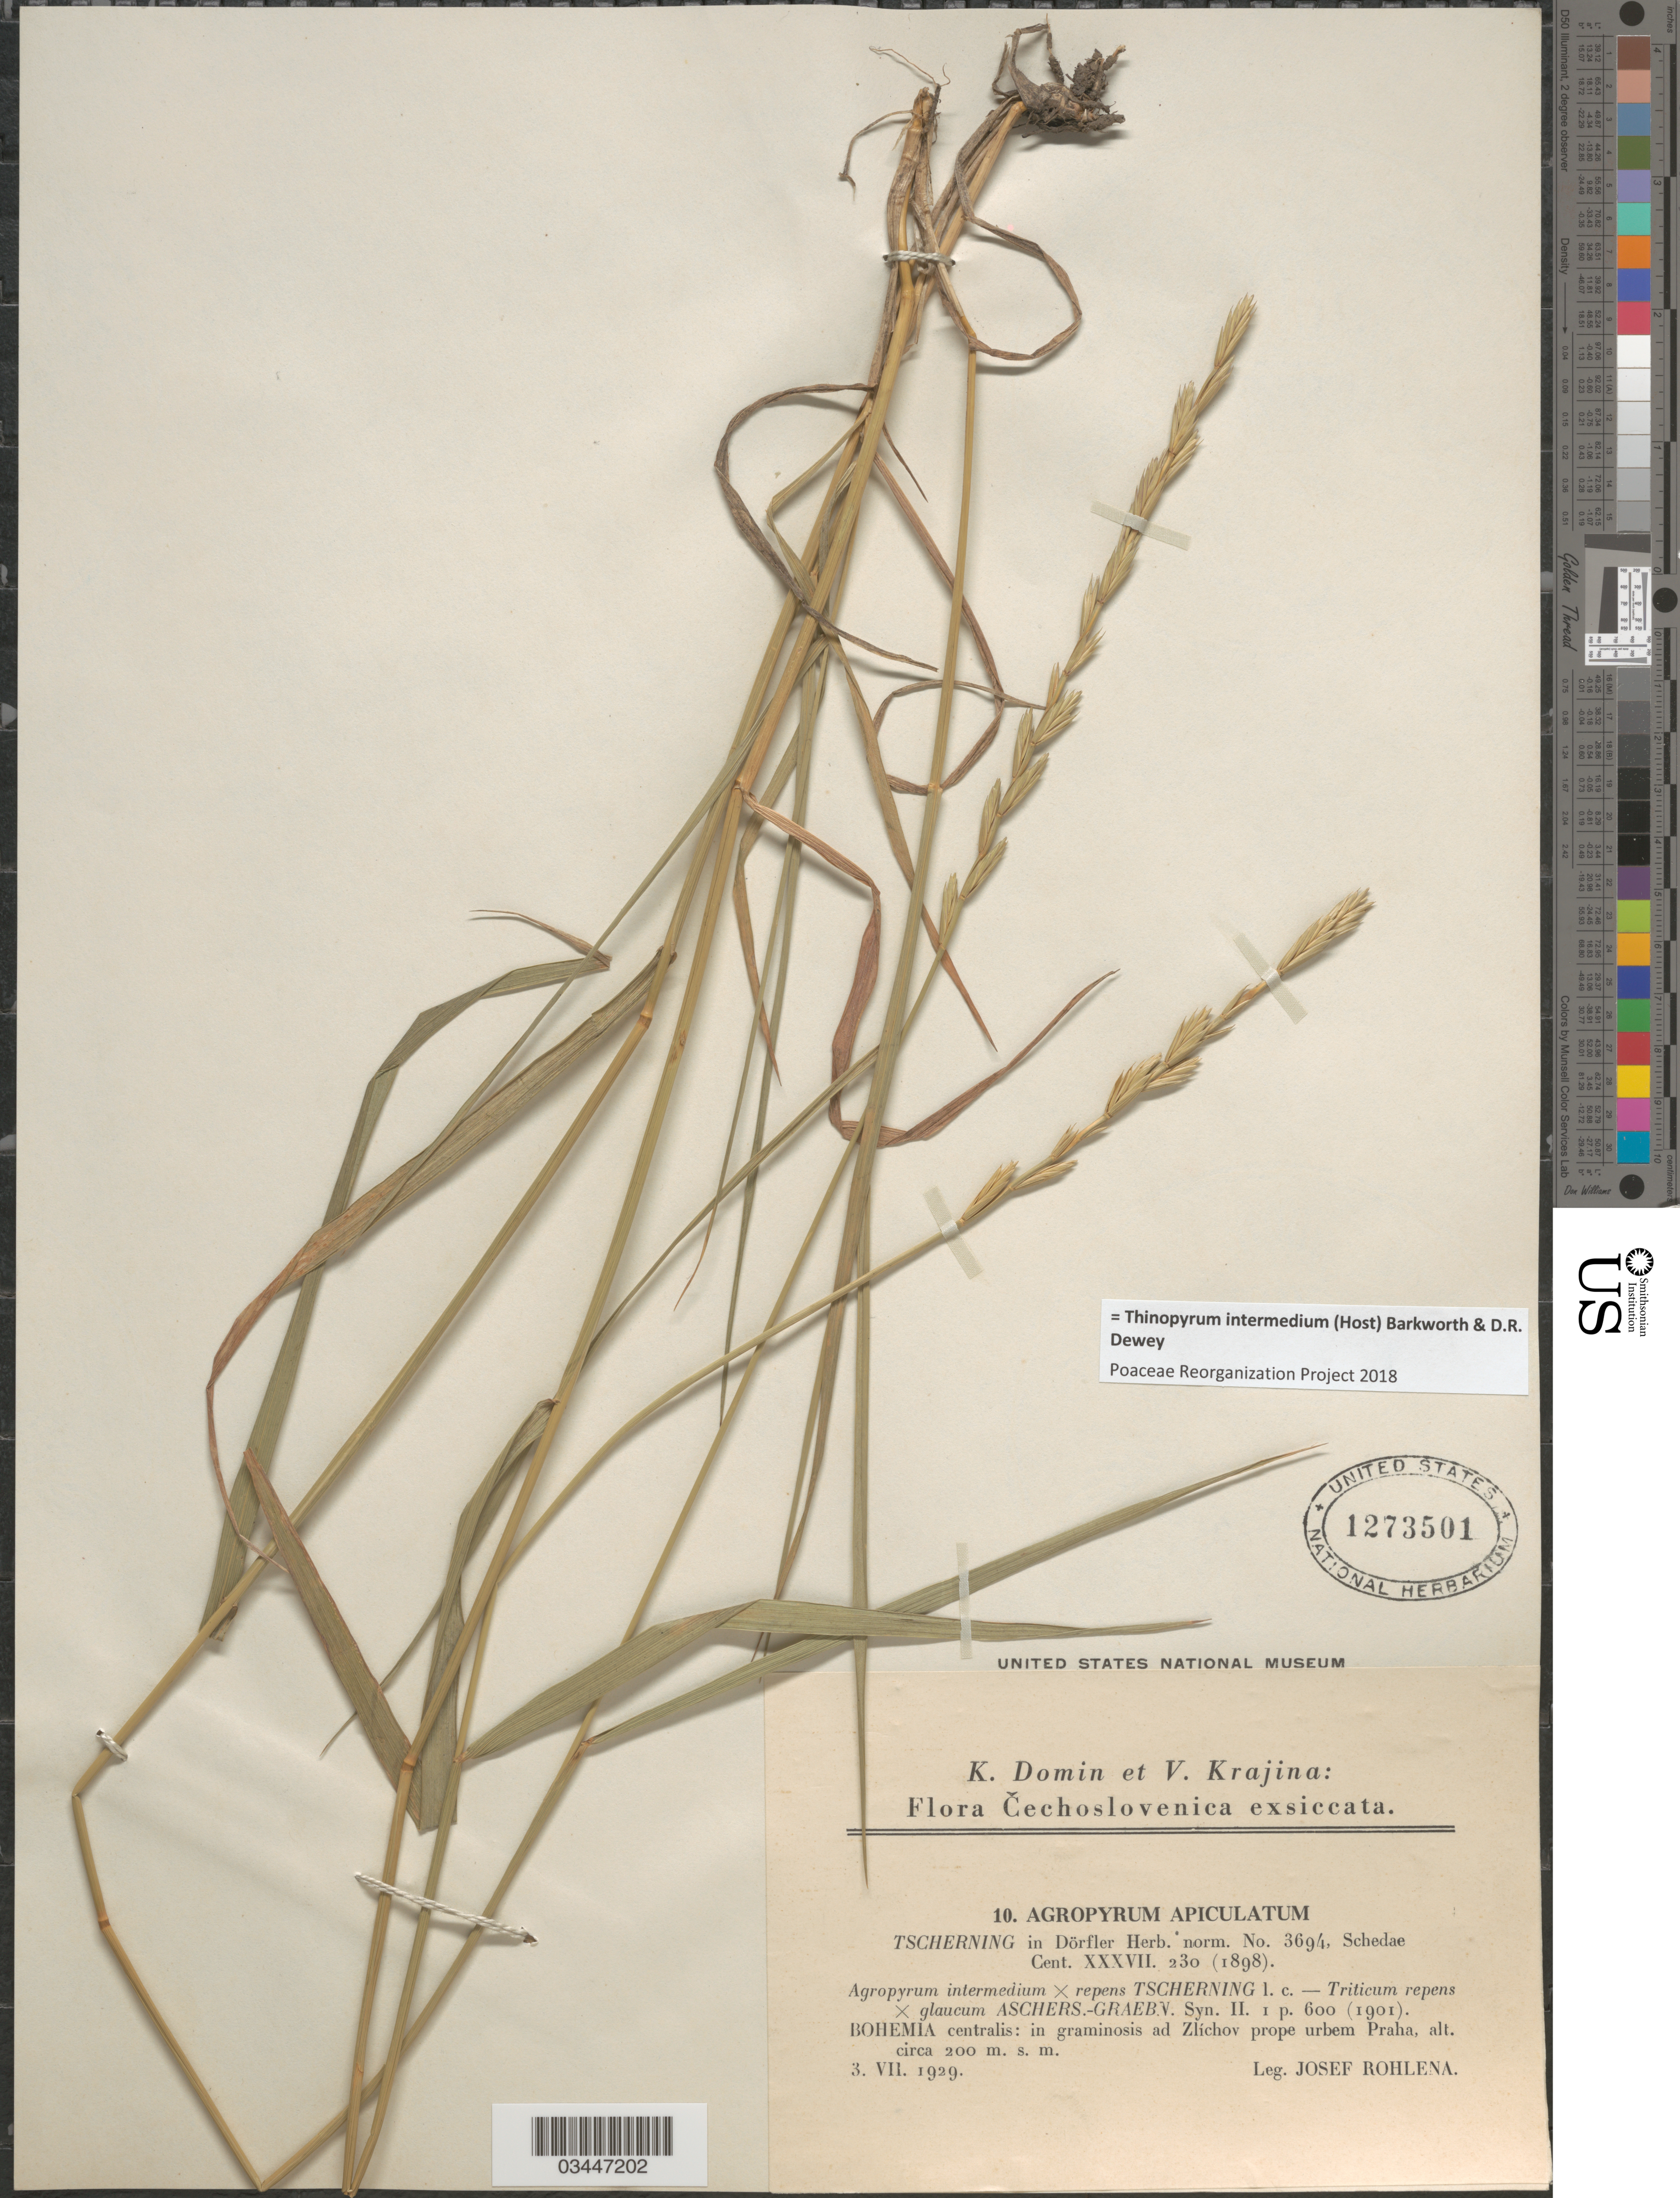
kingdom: Plantae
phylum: Tracheophyta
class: Liliopsida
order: Poales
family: Poaceae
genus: Thinopyrum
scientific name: Thinopyrum intermedium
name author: (Host) Barkworth & Dewey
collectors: J. Rohlena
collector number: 10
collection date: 1929-07-03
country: Czechia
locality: Čechoslovenica [unsure placement]. Bohemia centralis: in graminosis ad Zlíchov prope urbem Praha.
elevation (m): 200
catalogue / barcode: US 1273501